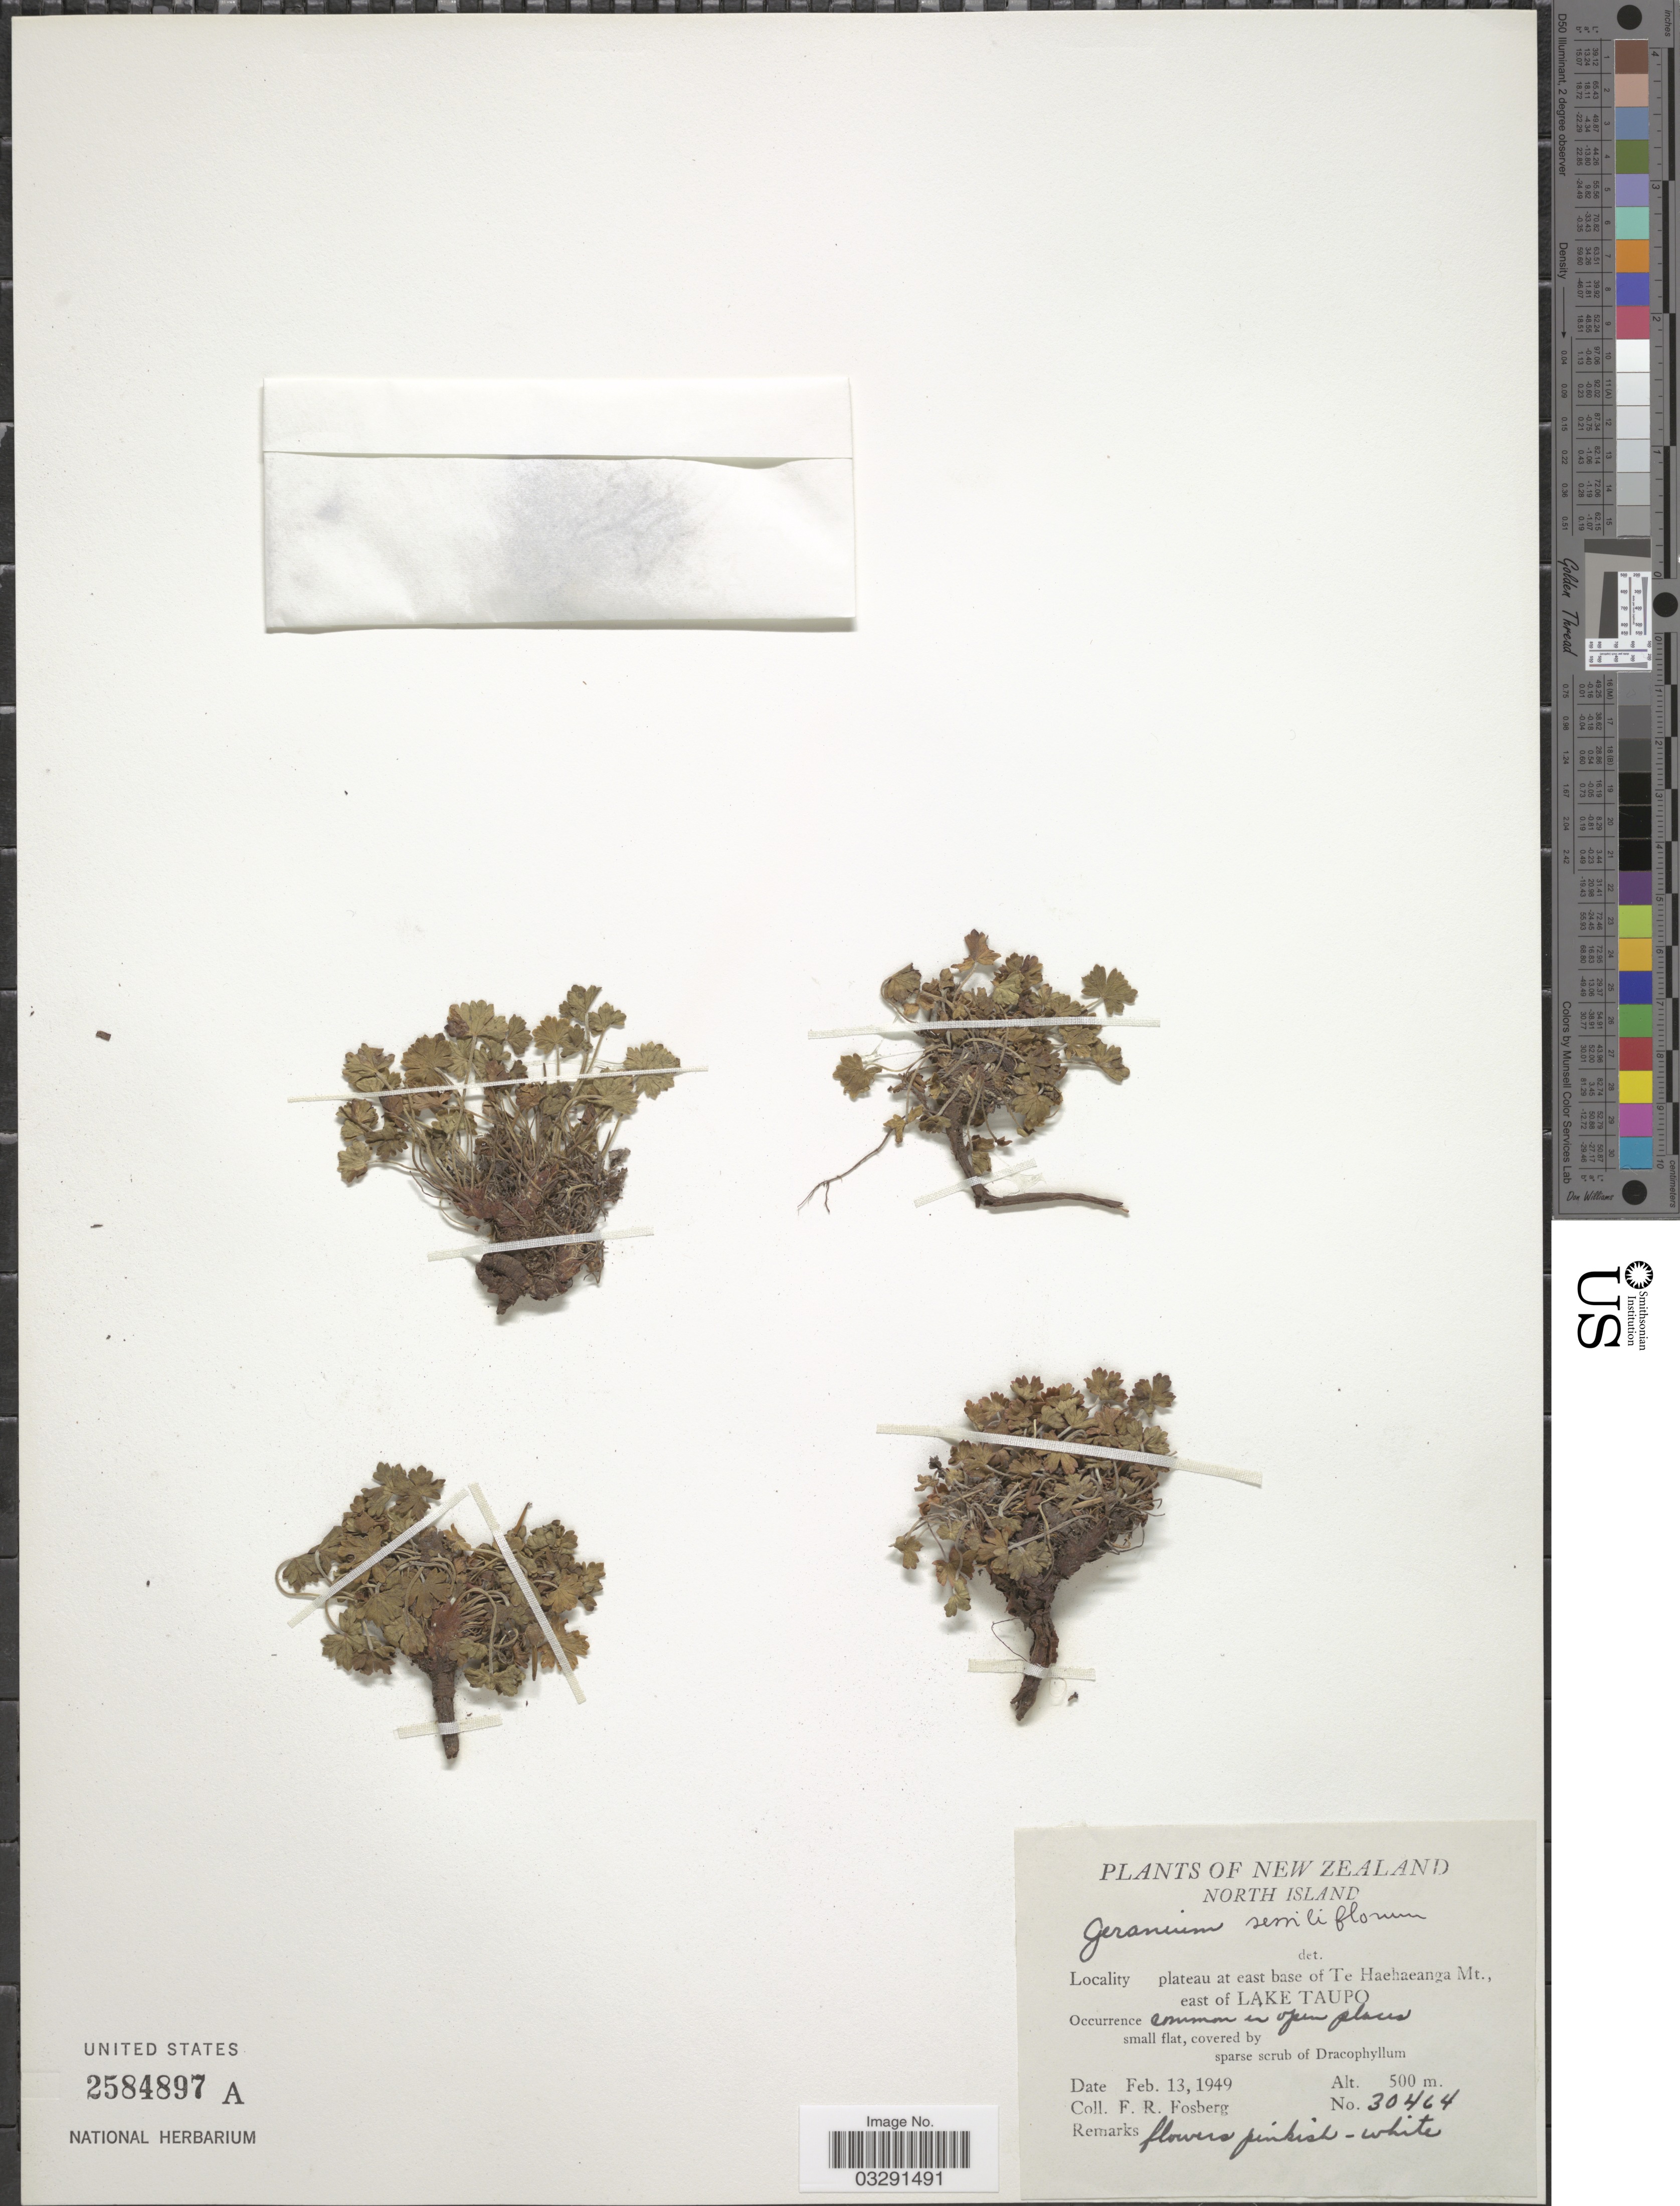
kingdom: Plantae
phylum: Tracheophyta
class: Magnoliopsida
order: Geraniales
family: Geraniaceae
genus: Geranium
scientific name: Geranium sessiliflorum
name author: Cav.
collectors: F. R. Fosberg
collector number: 30464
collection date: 1949-02-13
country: New Zealand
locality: North Island, plateau at east base of Te Haehaeanga Mt., east of Lake Taupo.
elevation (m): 500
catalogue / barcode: US 2584897A